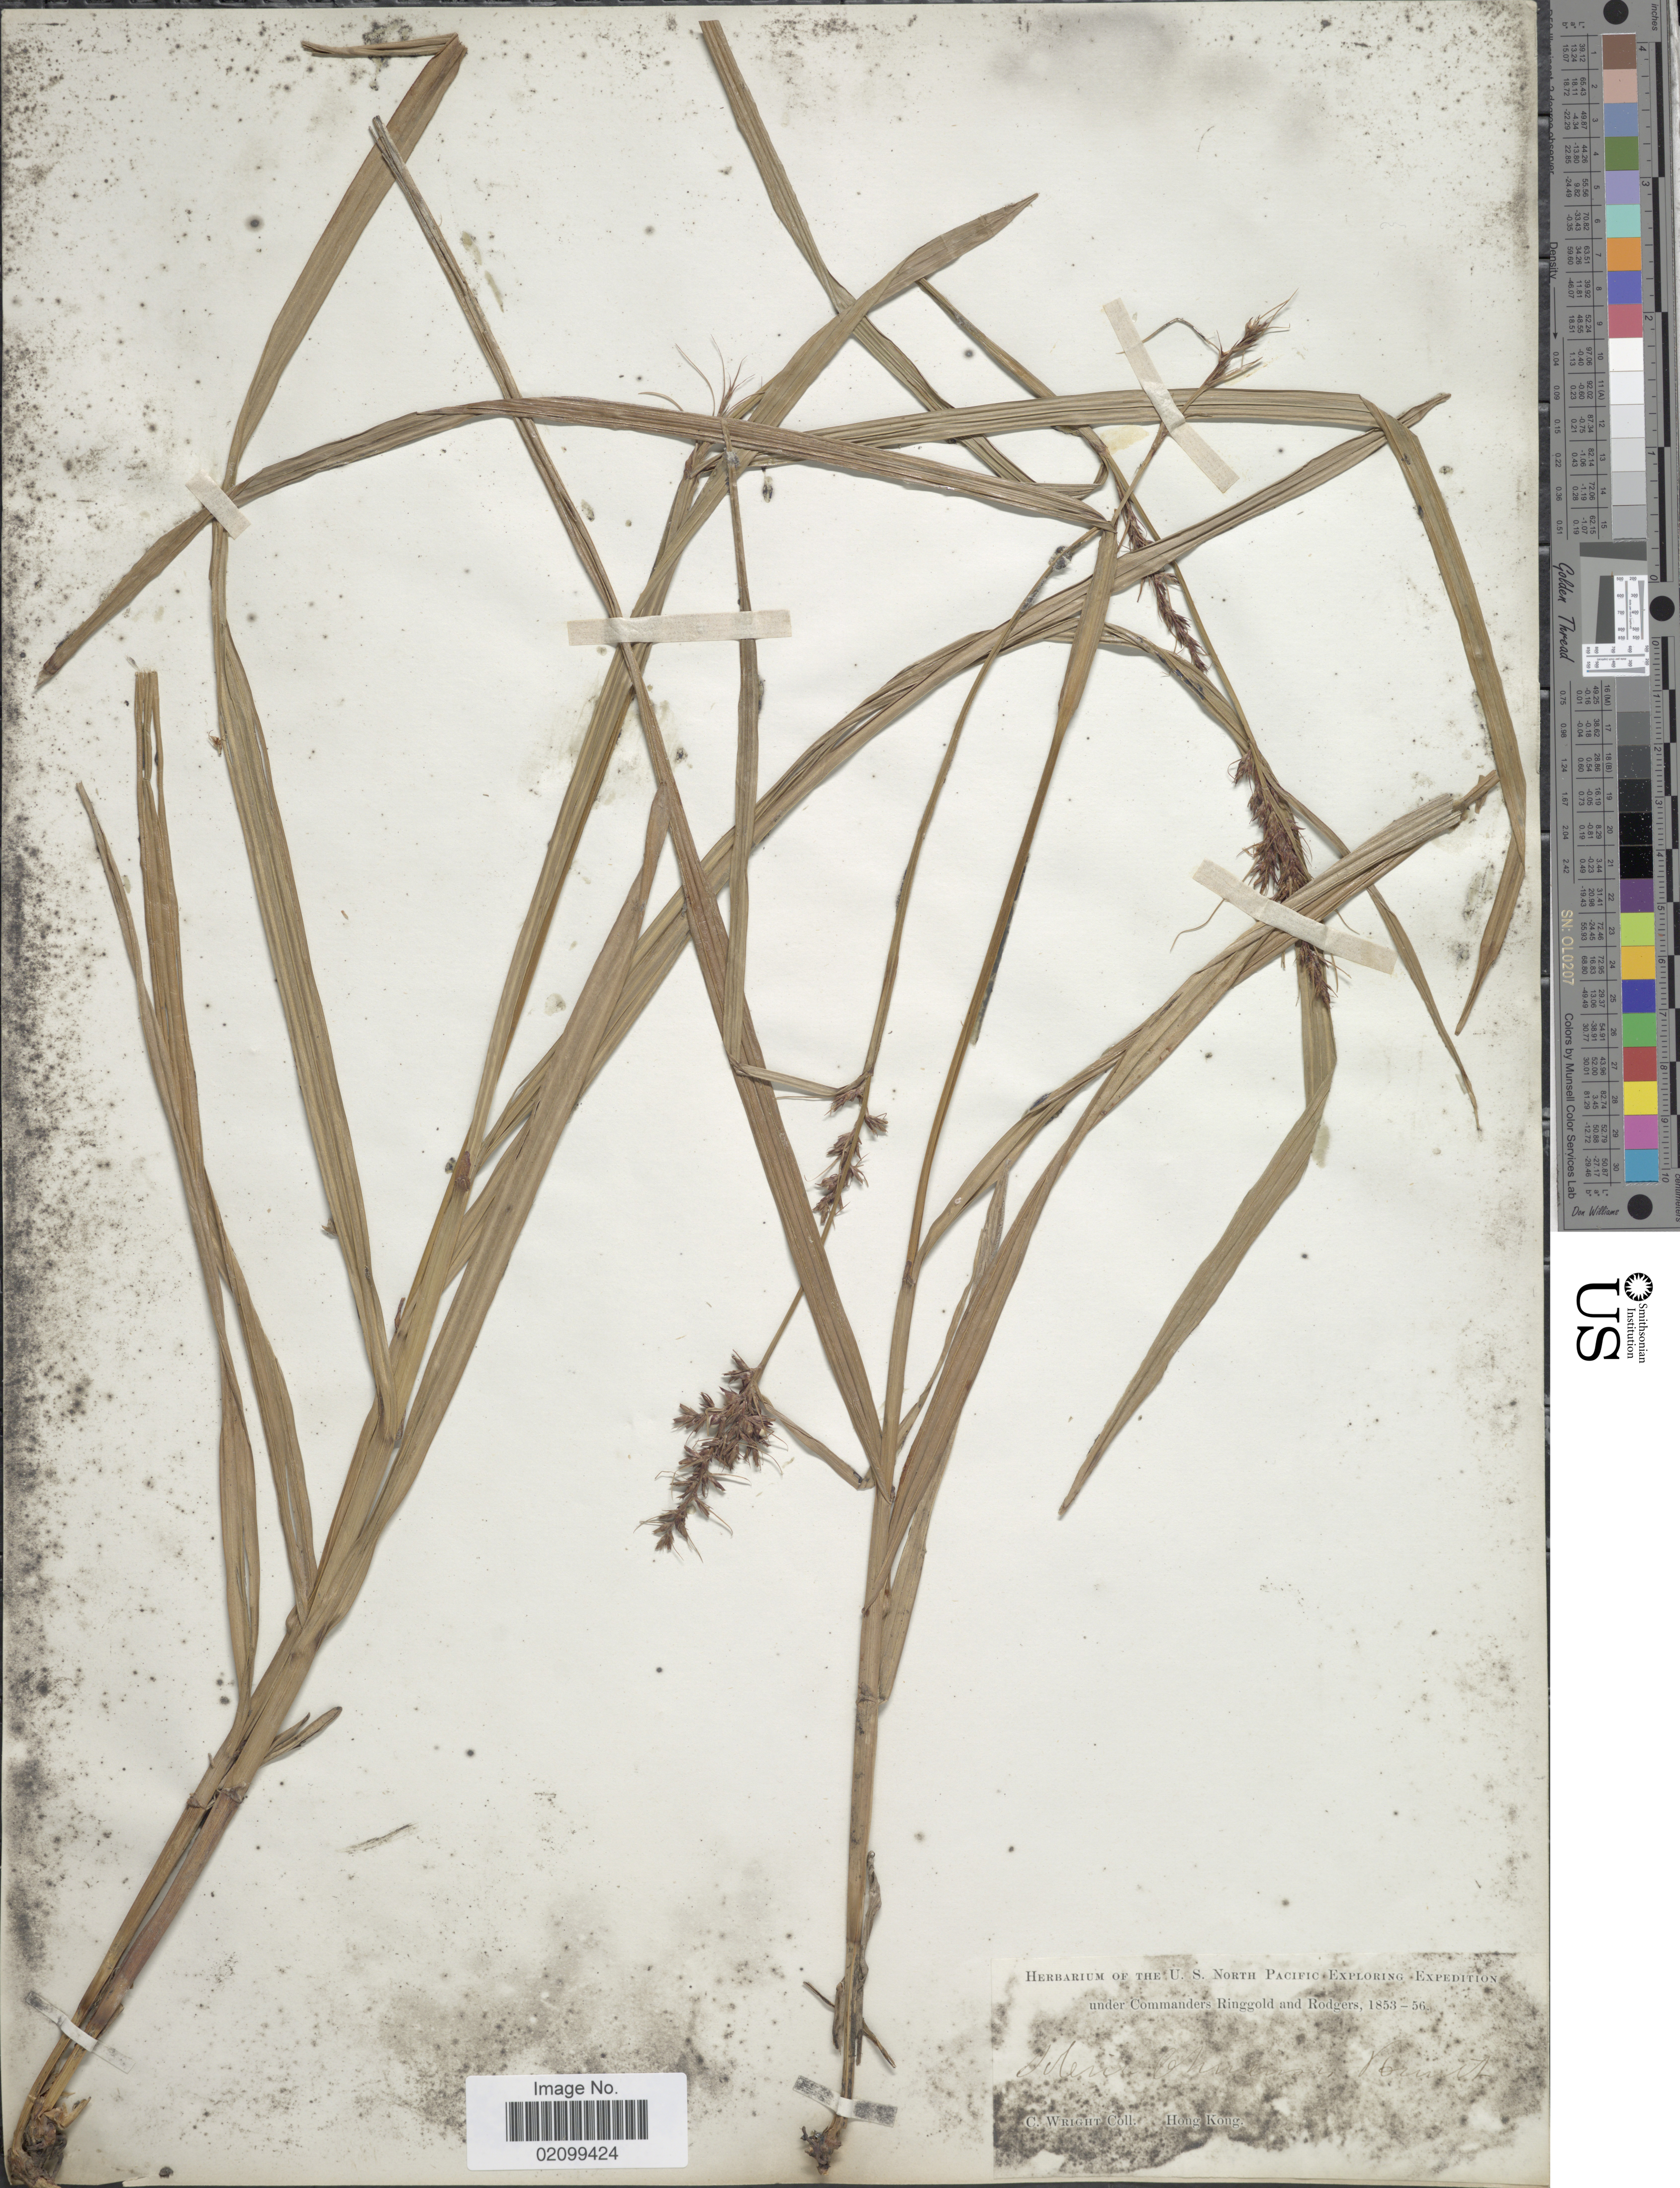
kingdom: Plantae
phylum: Tracheophyta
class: Liliopsida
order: Poales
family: Cyperaceae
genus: Scleria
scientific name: Scleria ciliaris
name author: Nees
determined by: Strong, Mark T., (BOT), Smithsonian Institution - National Museum of Natural History (UNITED STATES)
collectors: C. Wright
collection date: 1853/1856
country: China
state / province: Hong Kong